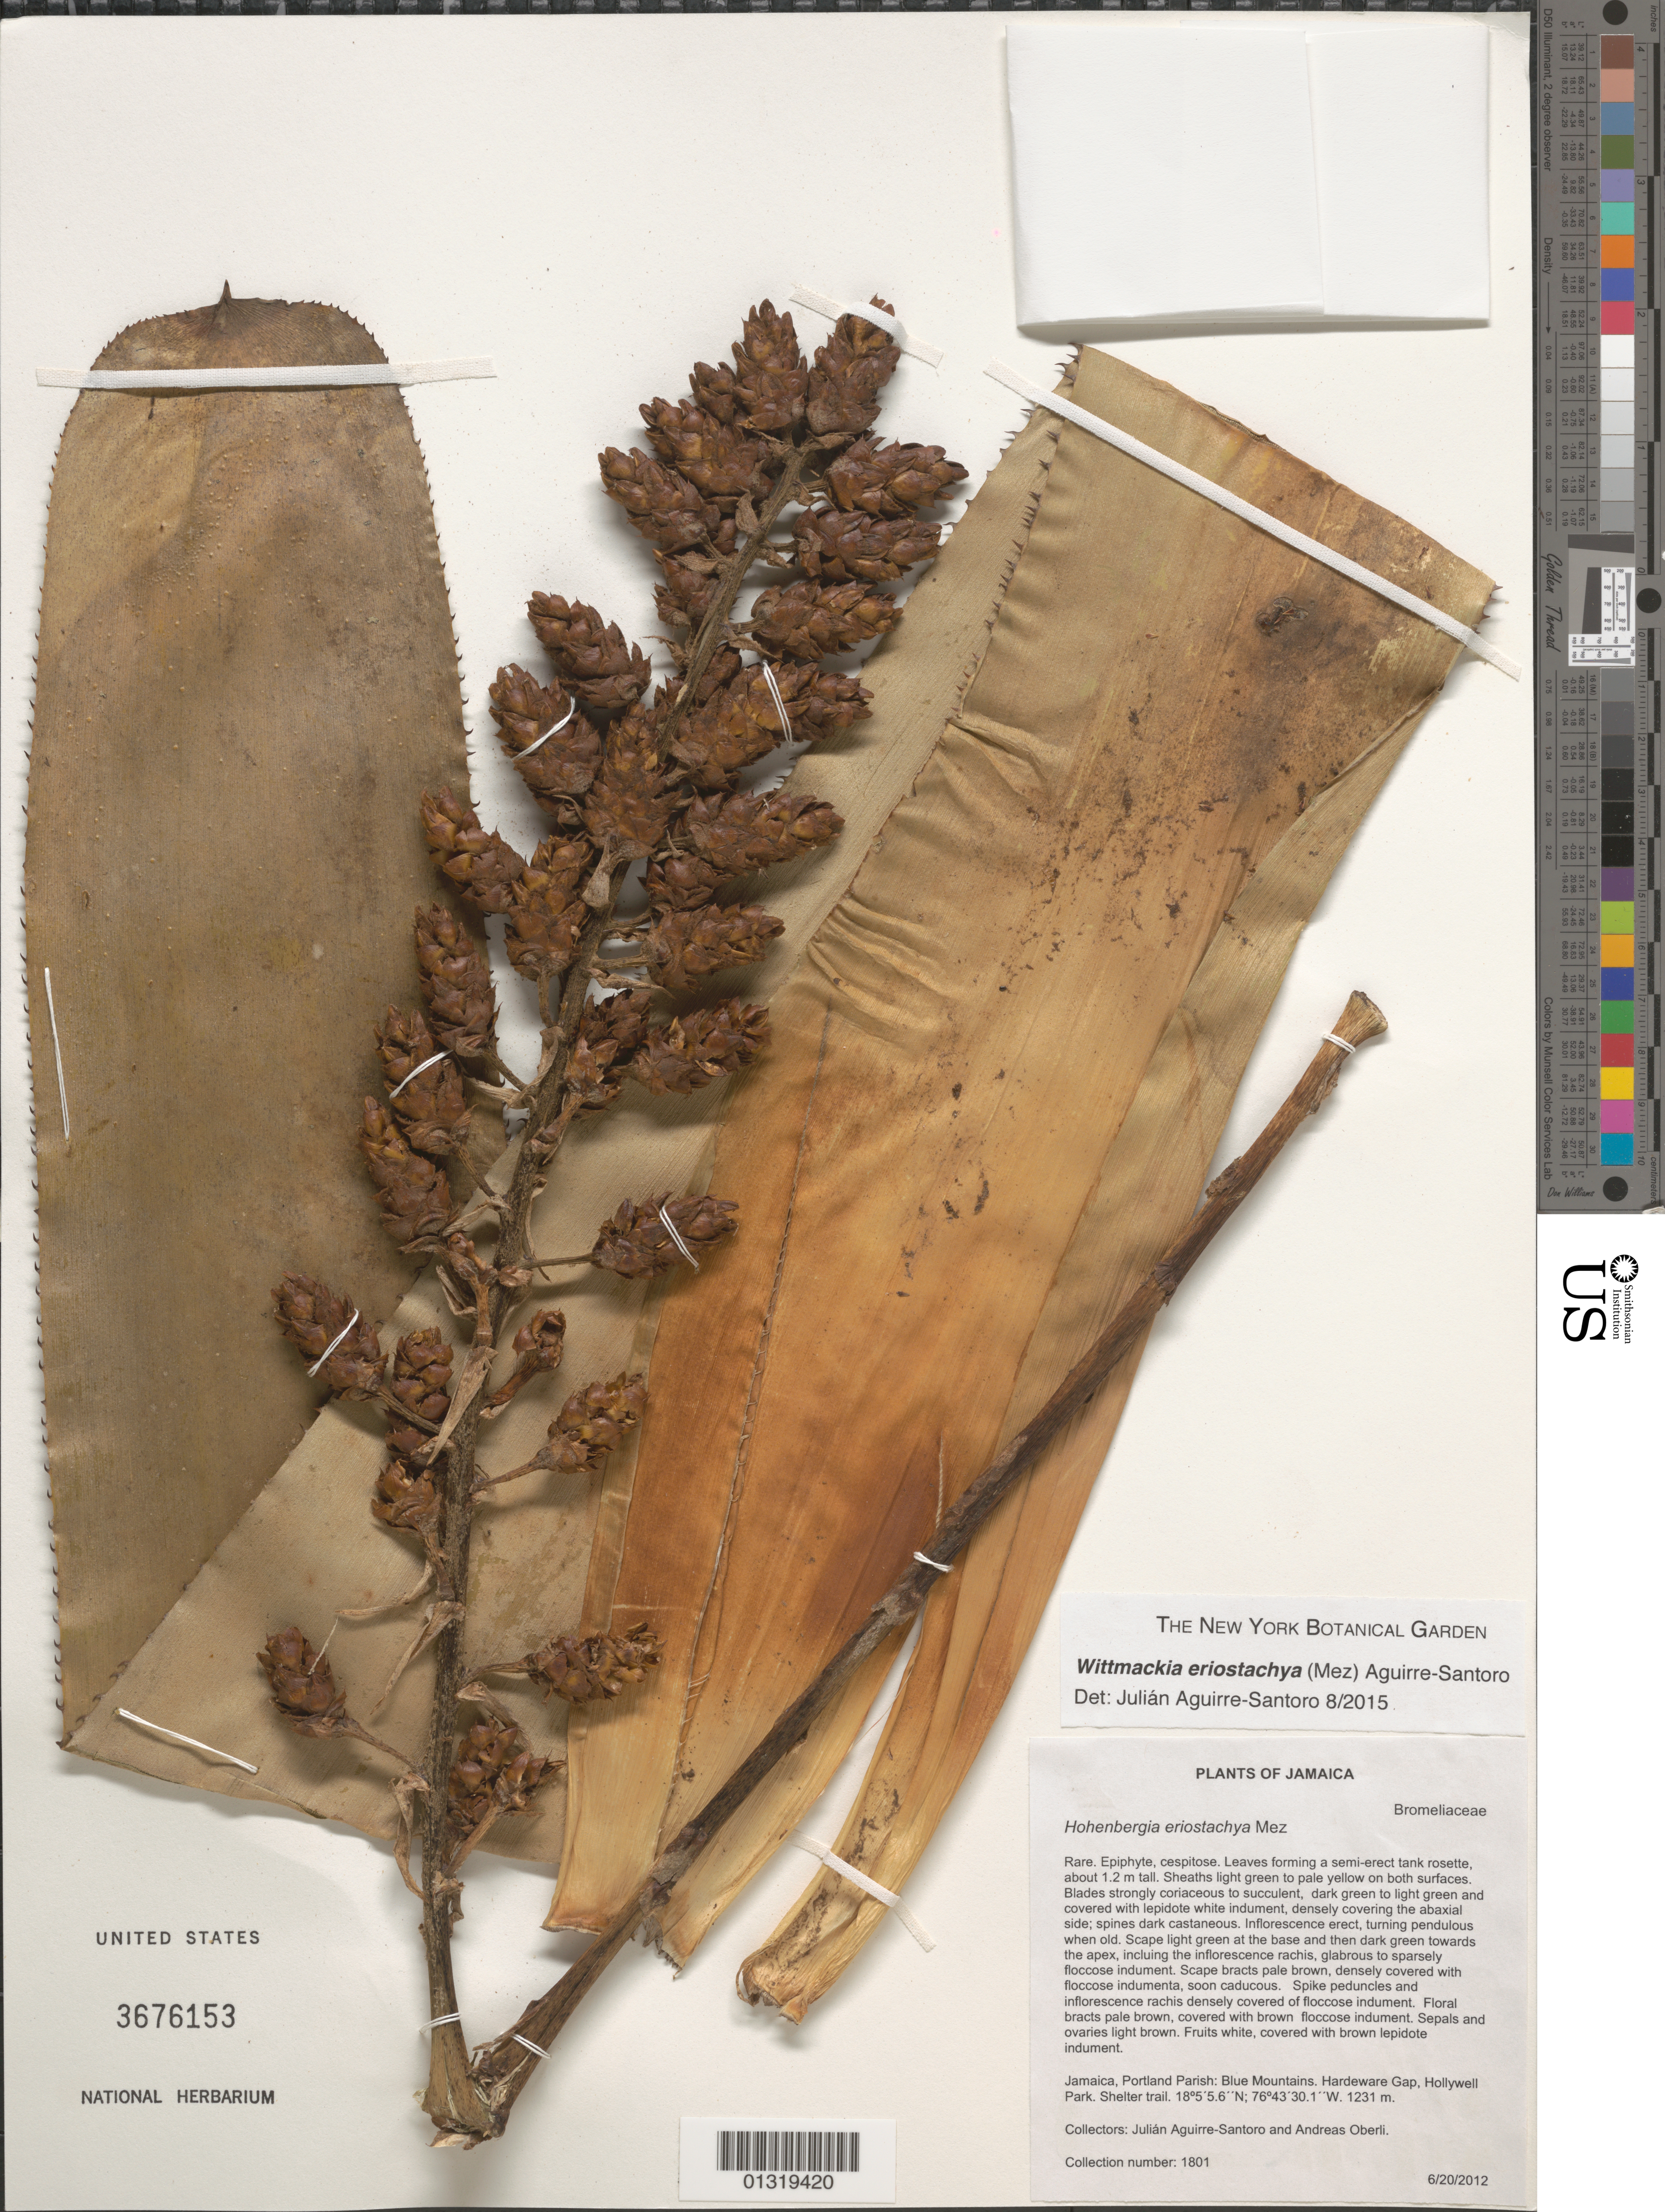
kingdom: Plantae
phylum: Tracheophyta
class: Liliopsida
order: Poales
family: Bromeliaceae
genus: Wittmackia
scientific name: Wittmackia eriostachya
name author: (Mez) Aguirre-Santoro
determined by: Aguirre-Santoro, Julian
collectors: J. Aguirre-Santoro & A. Oberli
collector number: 1801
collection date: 2012-06-20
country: Jamaica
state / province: Portland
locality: Blue Mountains, Hardeware Gap, Hollywell Park. Shelter trail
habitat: Rare. Shelter trail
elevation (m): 1231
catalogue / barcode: US 3676153